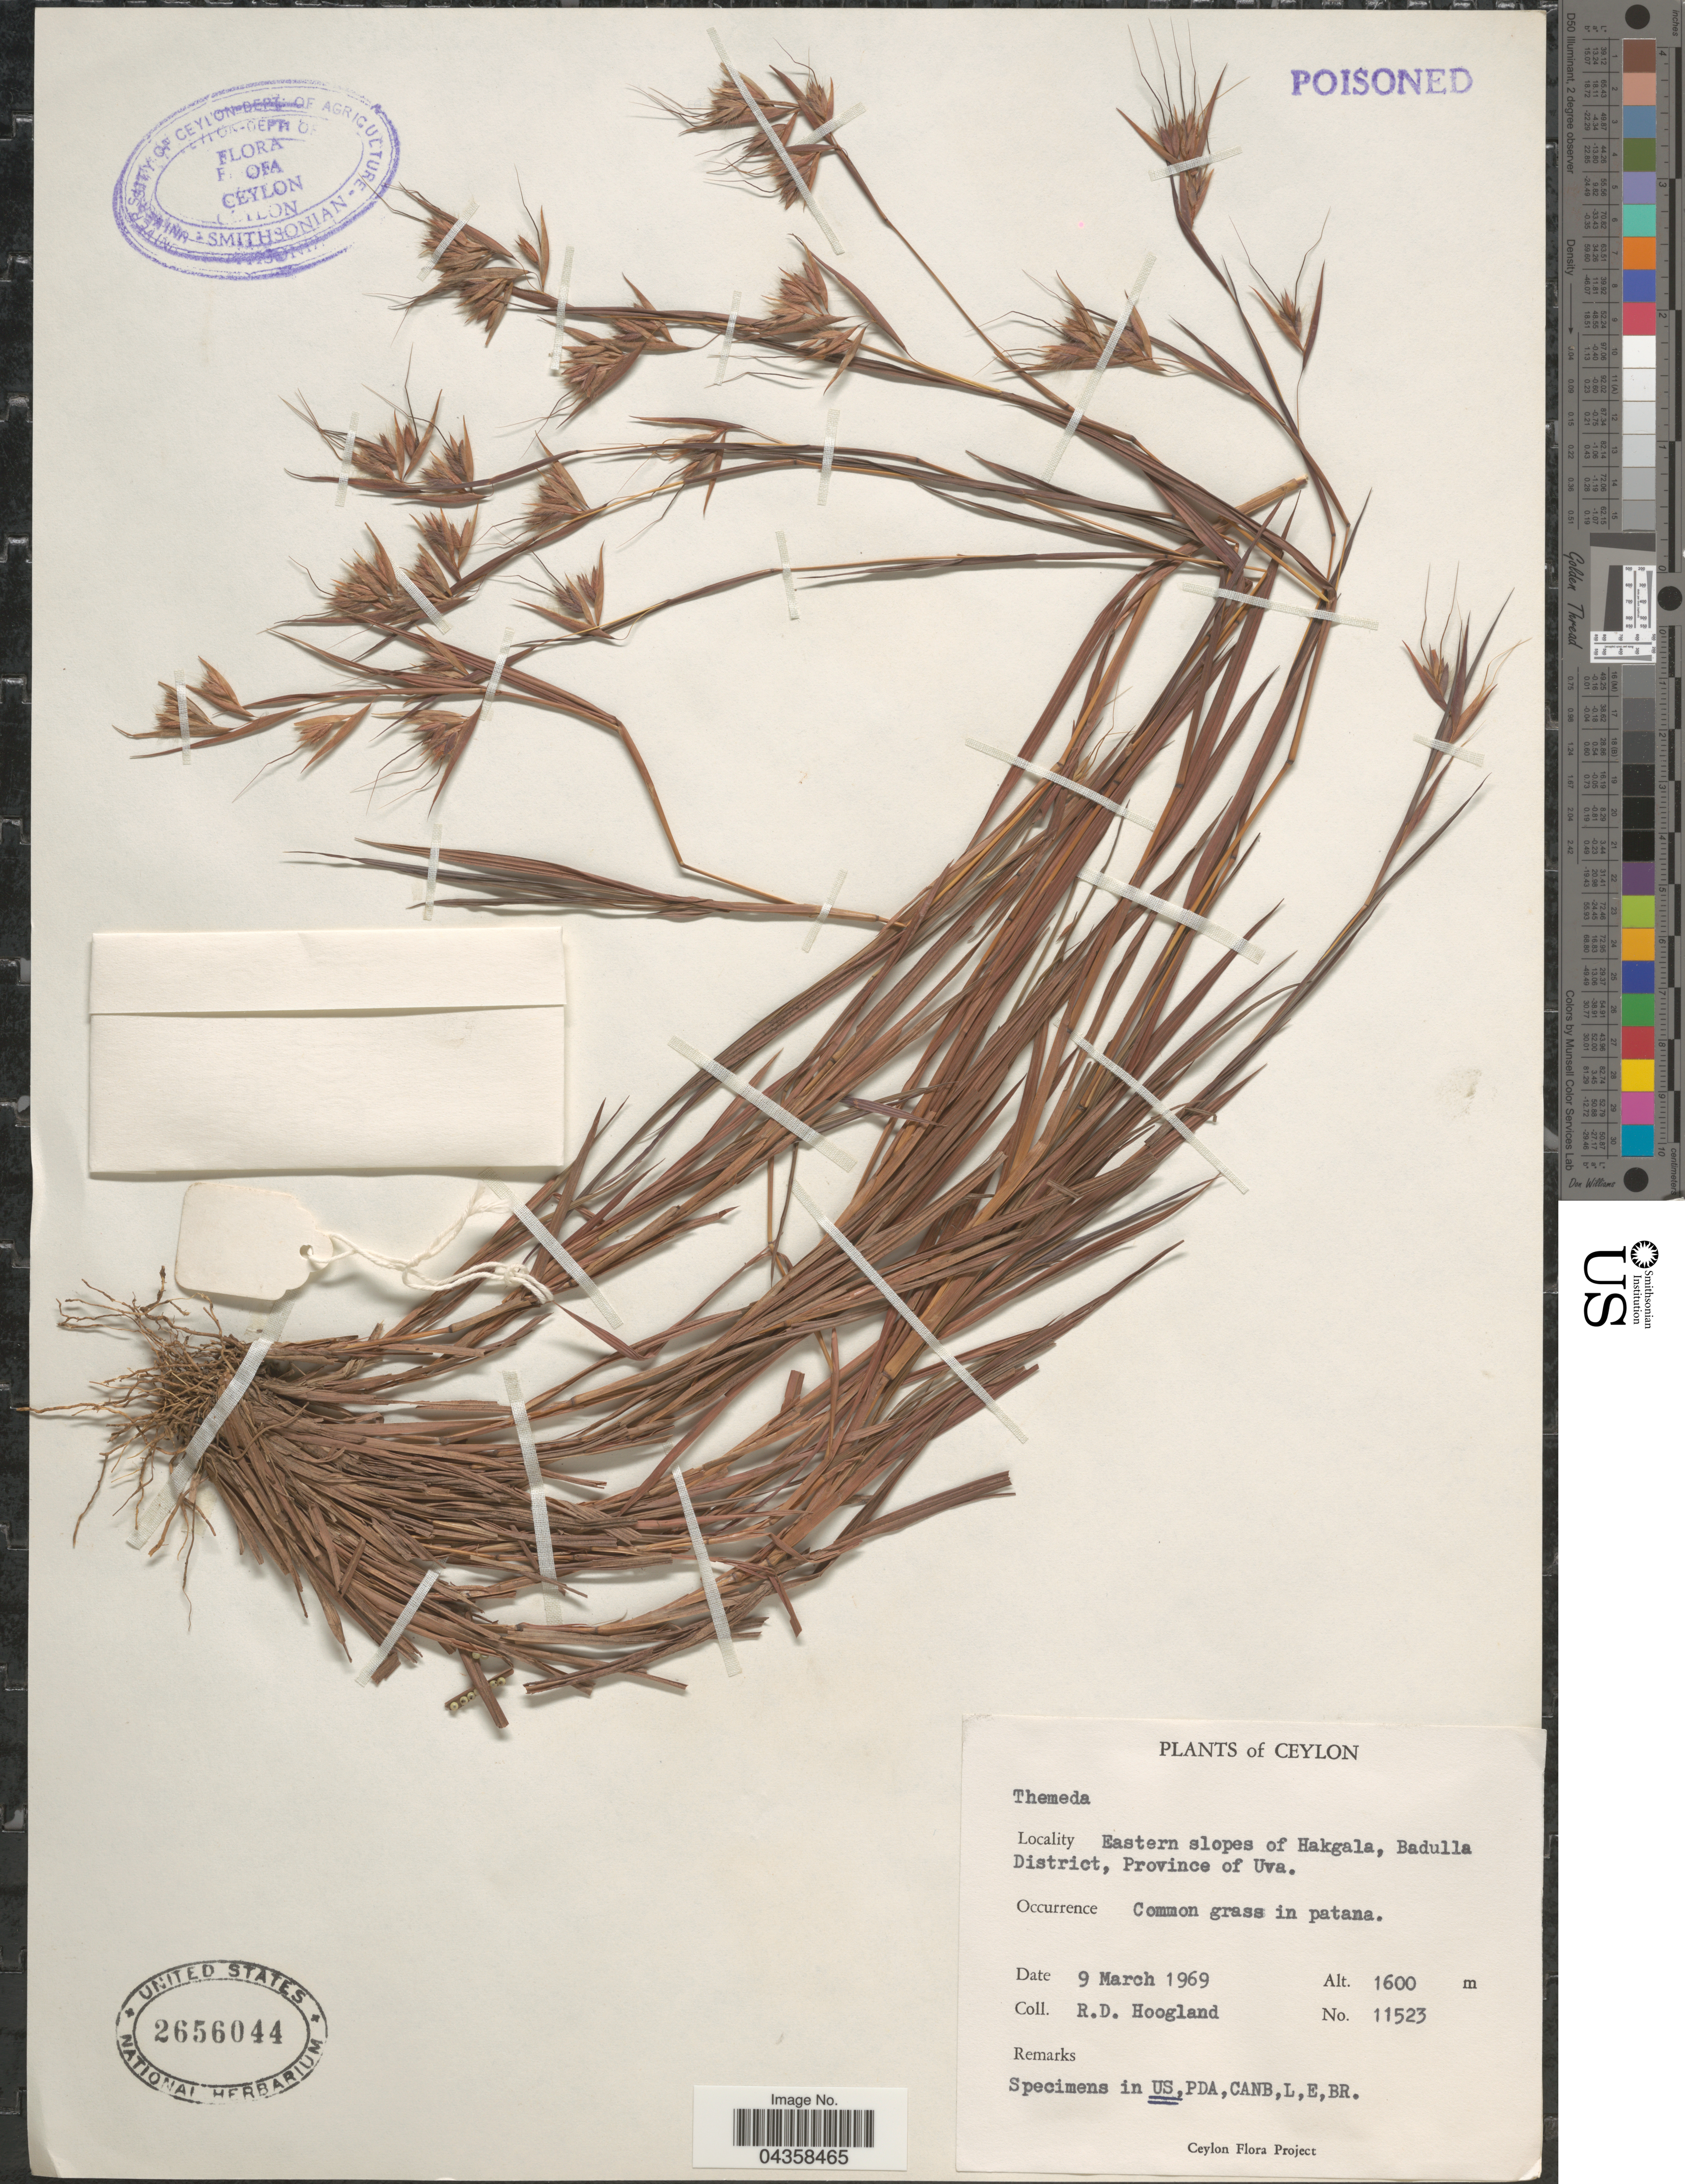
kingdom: Plantae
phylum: Tracheophyta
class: Liliopsida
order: Poales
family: Poaceae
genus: Themeda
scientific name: Themeda sp.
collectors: R. D. Hoogland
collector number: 11523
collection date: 1969-03-09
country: Sri Lanka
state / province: Uva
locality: Ceylon. Eastern slopes of Hakgala, Badulla District. Common grass in patana.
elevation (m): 1600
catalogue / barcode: US 2656044